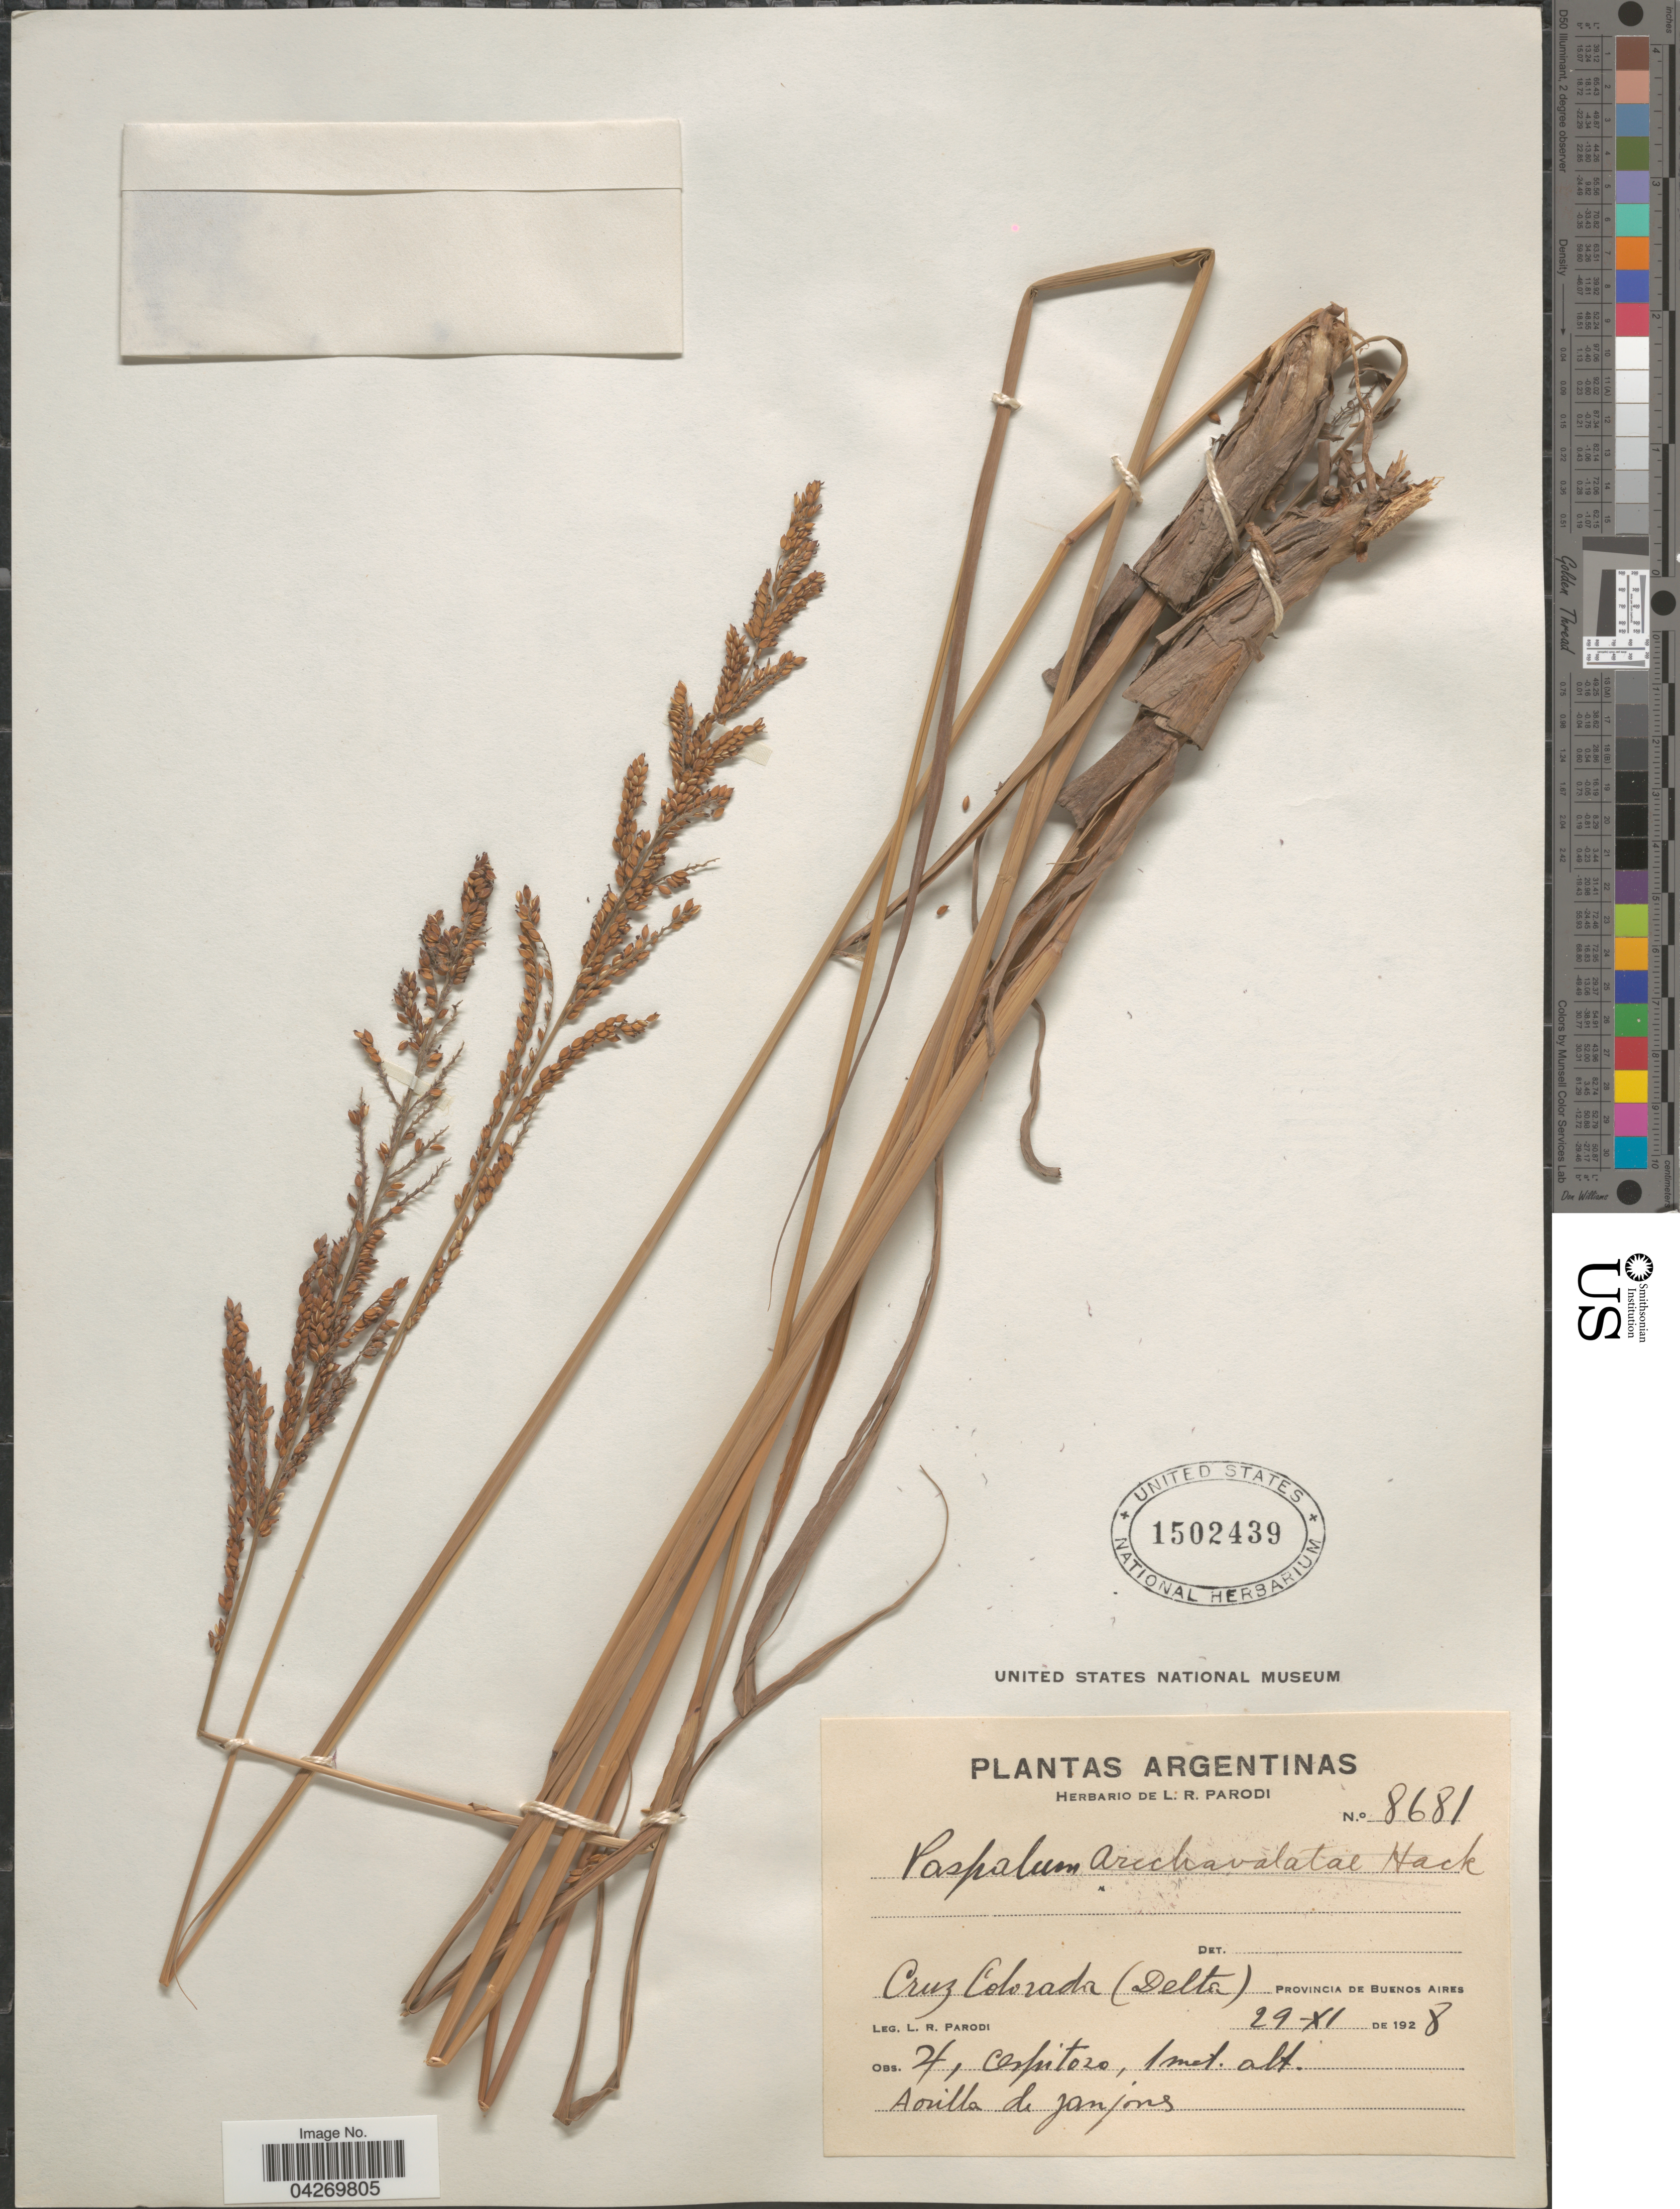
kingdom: Plantae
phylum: Tracheophyta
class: Liliopsida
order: Poales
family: Poaceae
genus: Paspalum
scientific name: Paspalum exaltatum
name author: J. Presl in C. Presl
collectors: L. R. Parodi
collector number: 8681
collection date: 1928-11-29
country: Argentina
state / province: Buenos Aires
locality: Cruz Colorado (Delta). Provincia de Buenos Aires.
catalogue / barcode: US 1502439